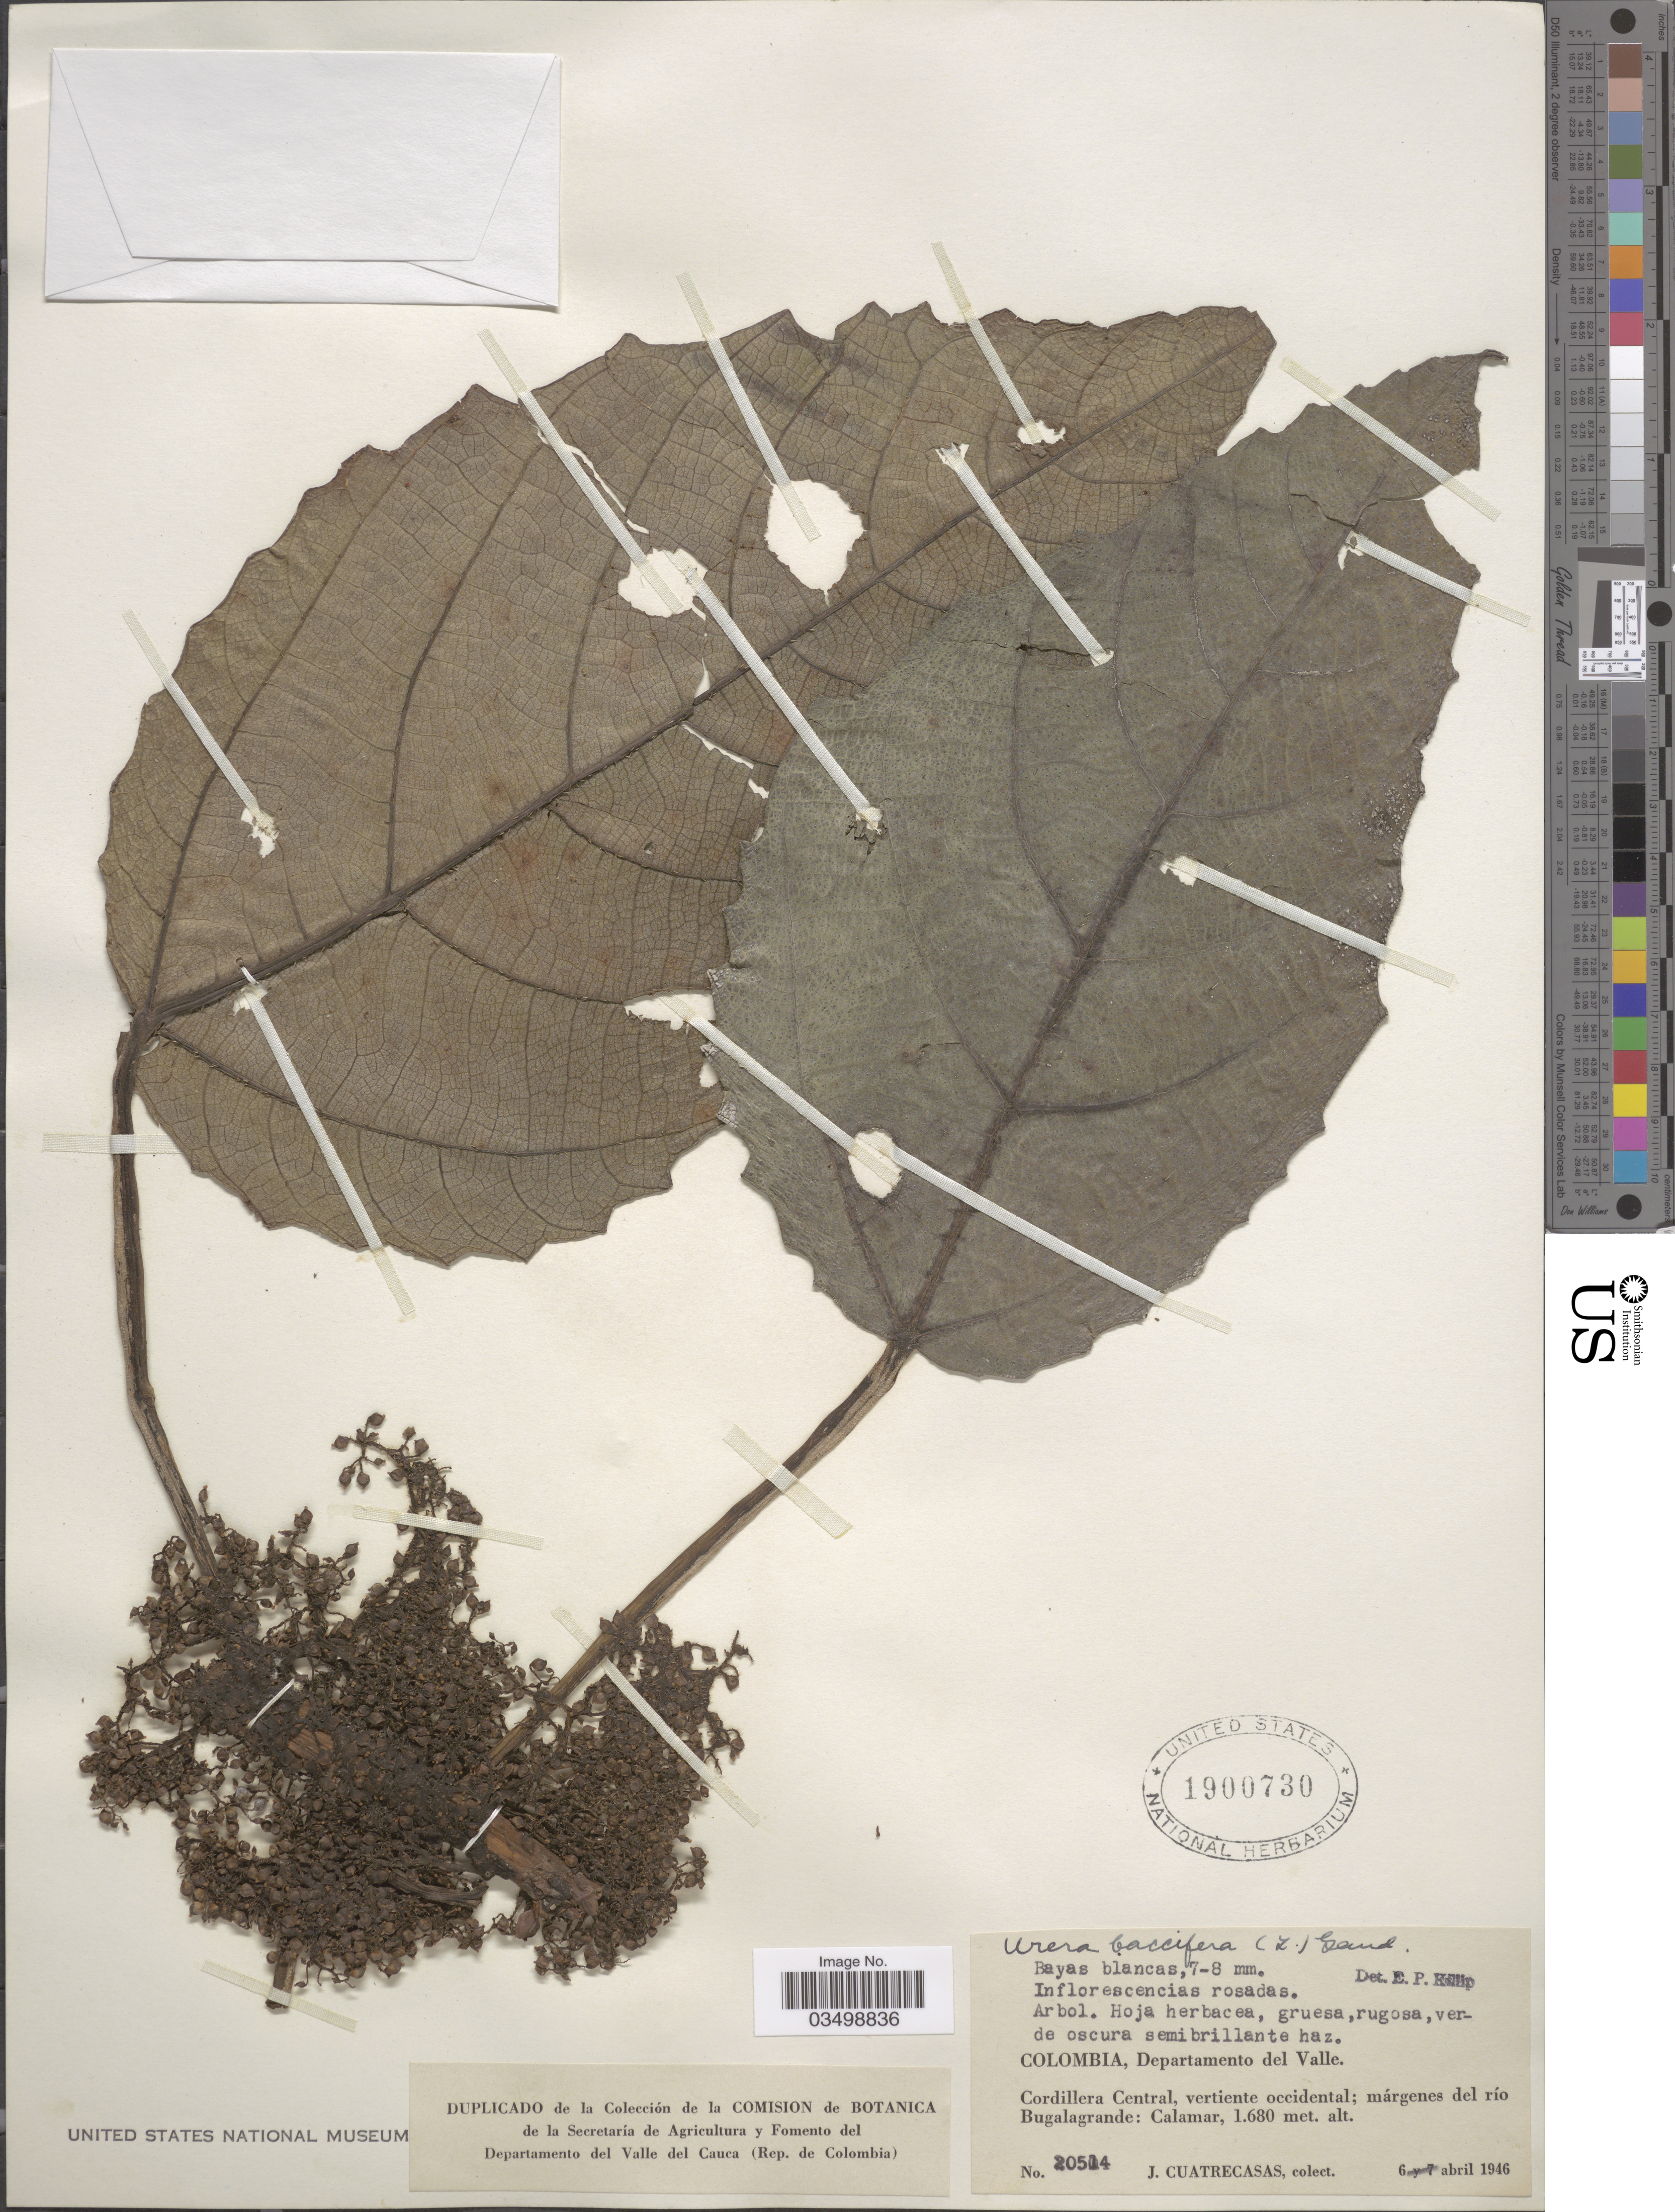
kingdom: Plantae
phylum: Tracheophyta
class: Magnoliopsida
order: Rosales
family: Urticaceae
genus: Urera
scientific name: Urera baccifera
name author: (L.) Gaudich. ex Wedd.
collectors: J. Cuatrecasas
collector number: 20514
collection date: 1946-04-06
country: Colombia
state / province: Valle del Cauca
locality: Departamento del Valle. Cordillera Central, vertiente occidental; márgenes del río Bugalagrande.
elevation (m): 1680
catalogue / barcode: US 1900730